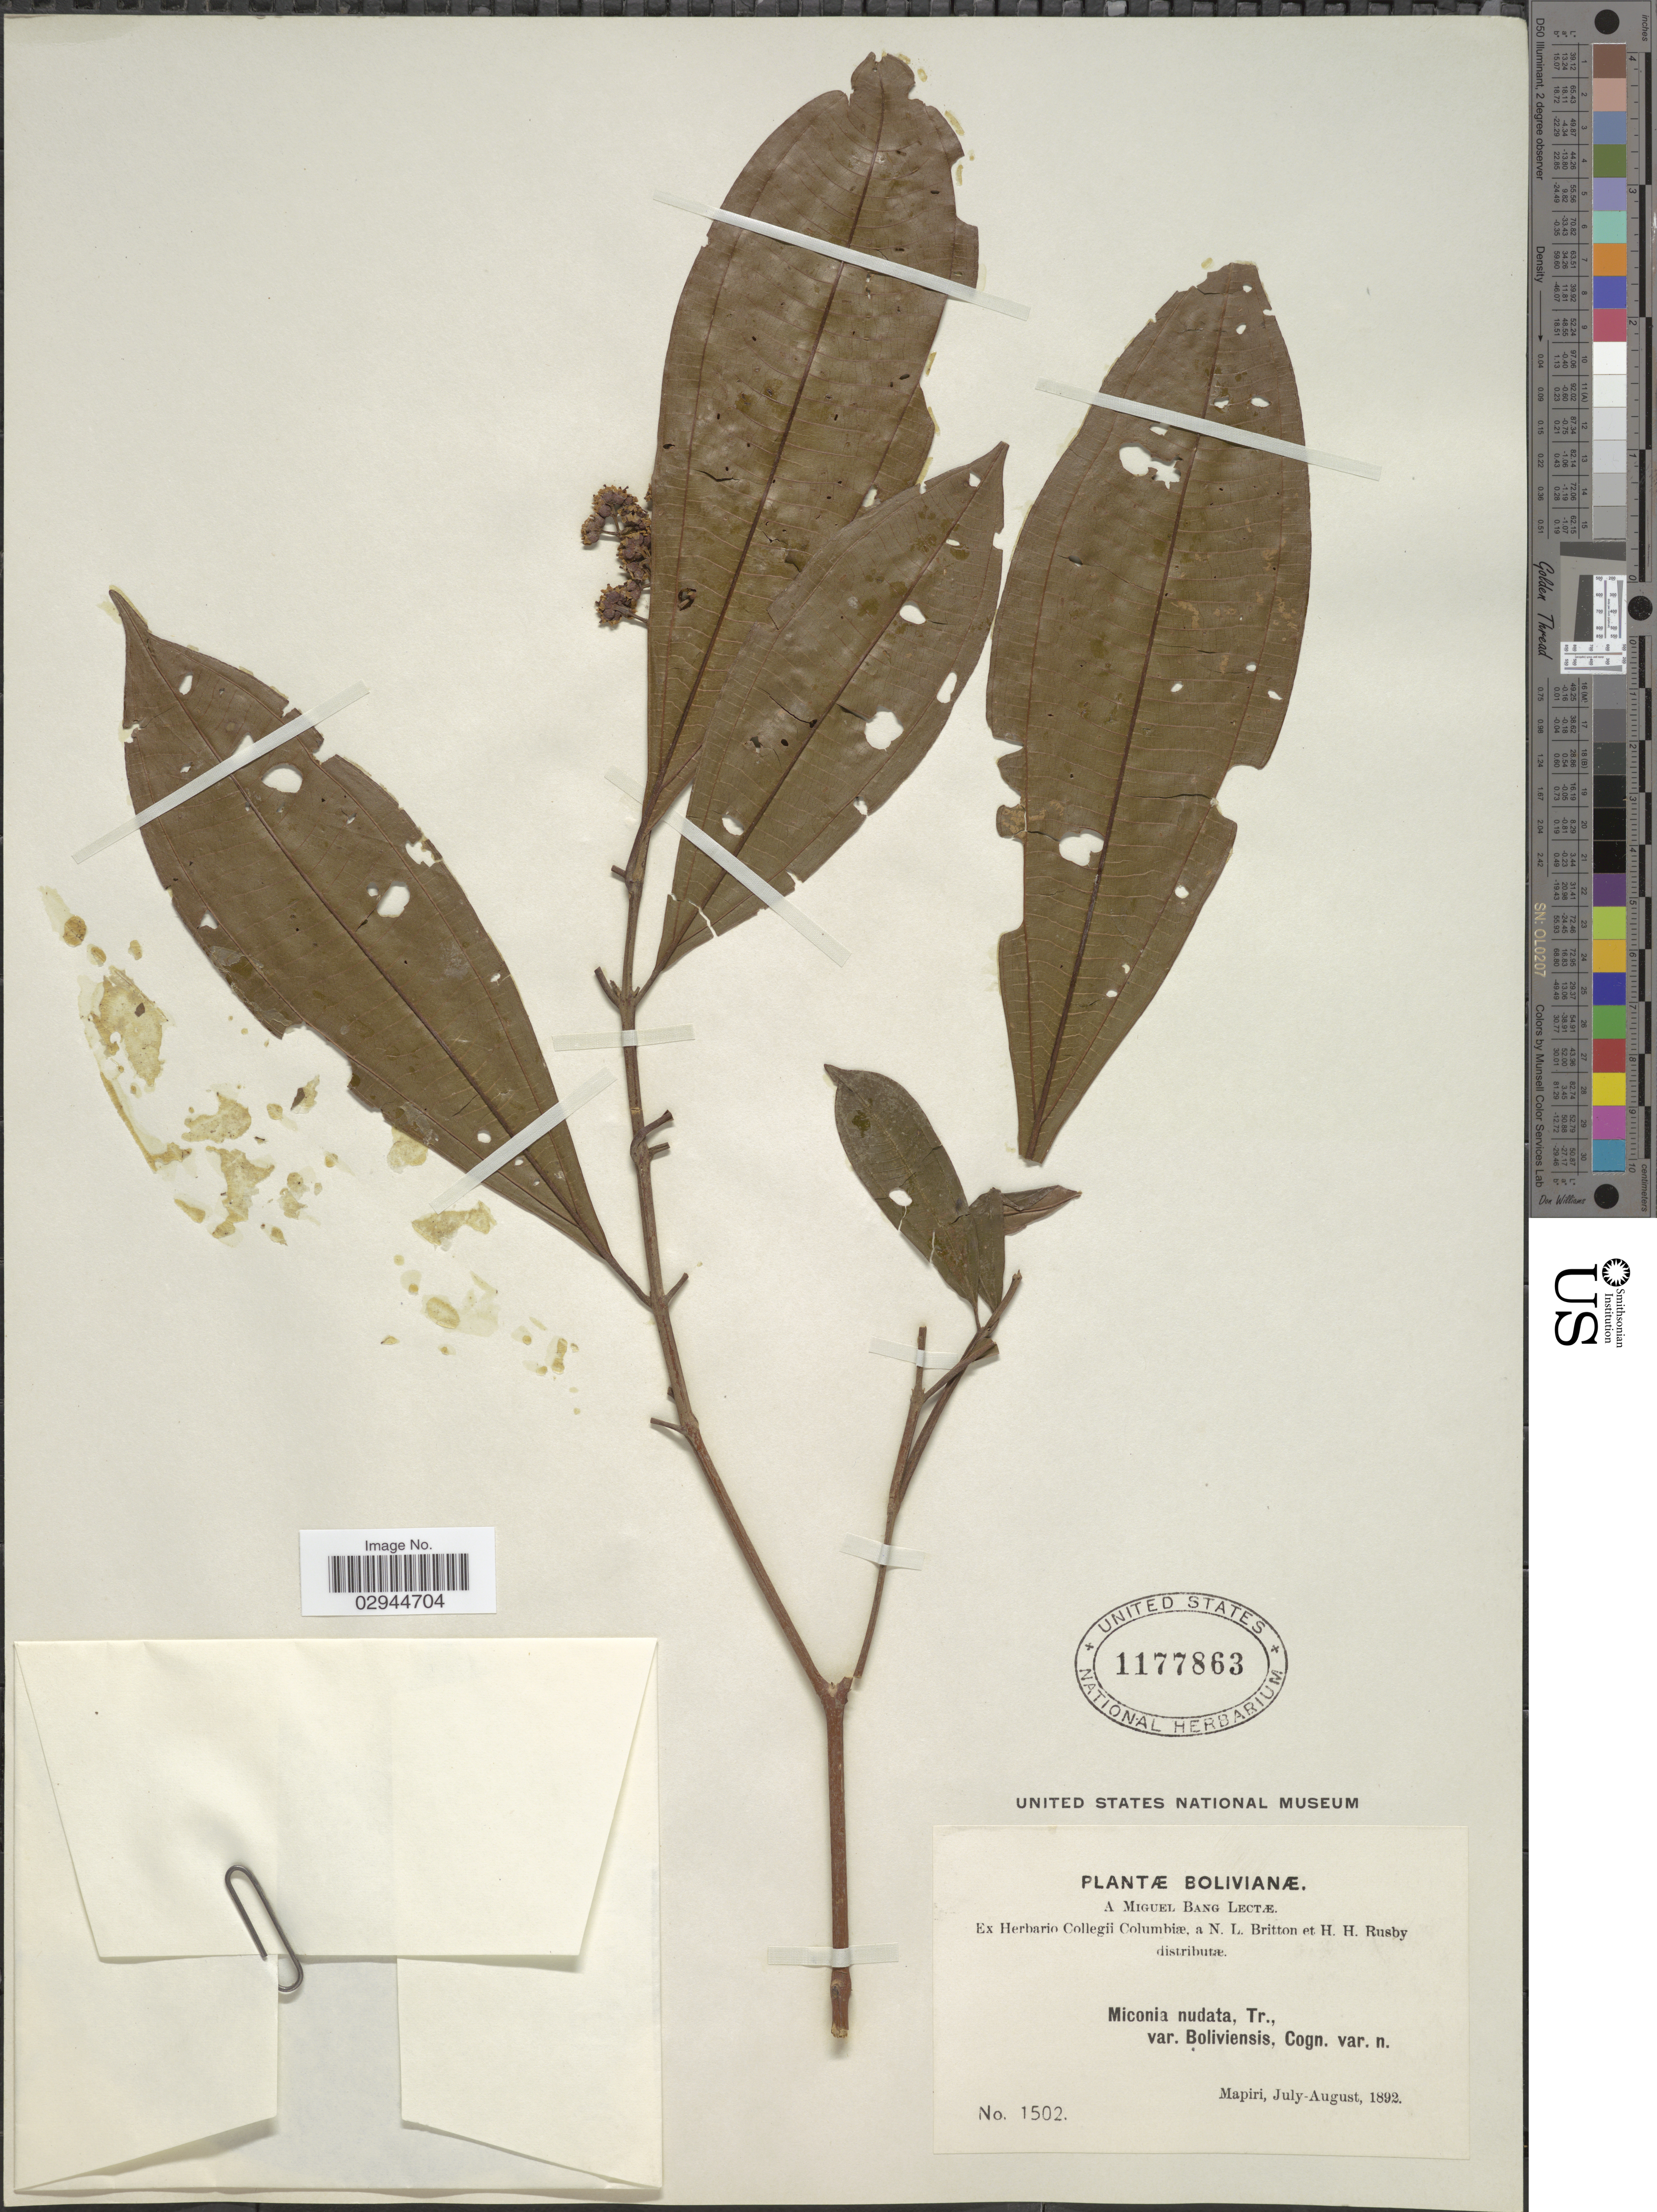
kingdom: Plantae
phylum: Tracheophyta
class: Magnoliopsida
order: Myrtales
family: Melastomataceae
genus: Miconia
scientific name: Miconia undata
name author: Triana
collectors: M. Bang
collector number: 1502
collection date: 1892-07/1892-08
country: Bolivia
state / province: La Paz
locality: Mapiri.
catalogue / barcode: US 1177863